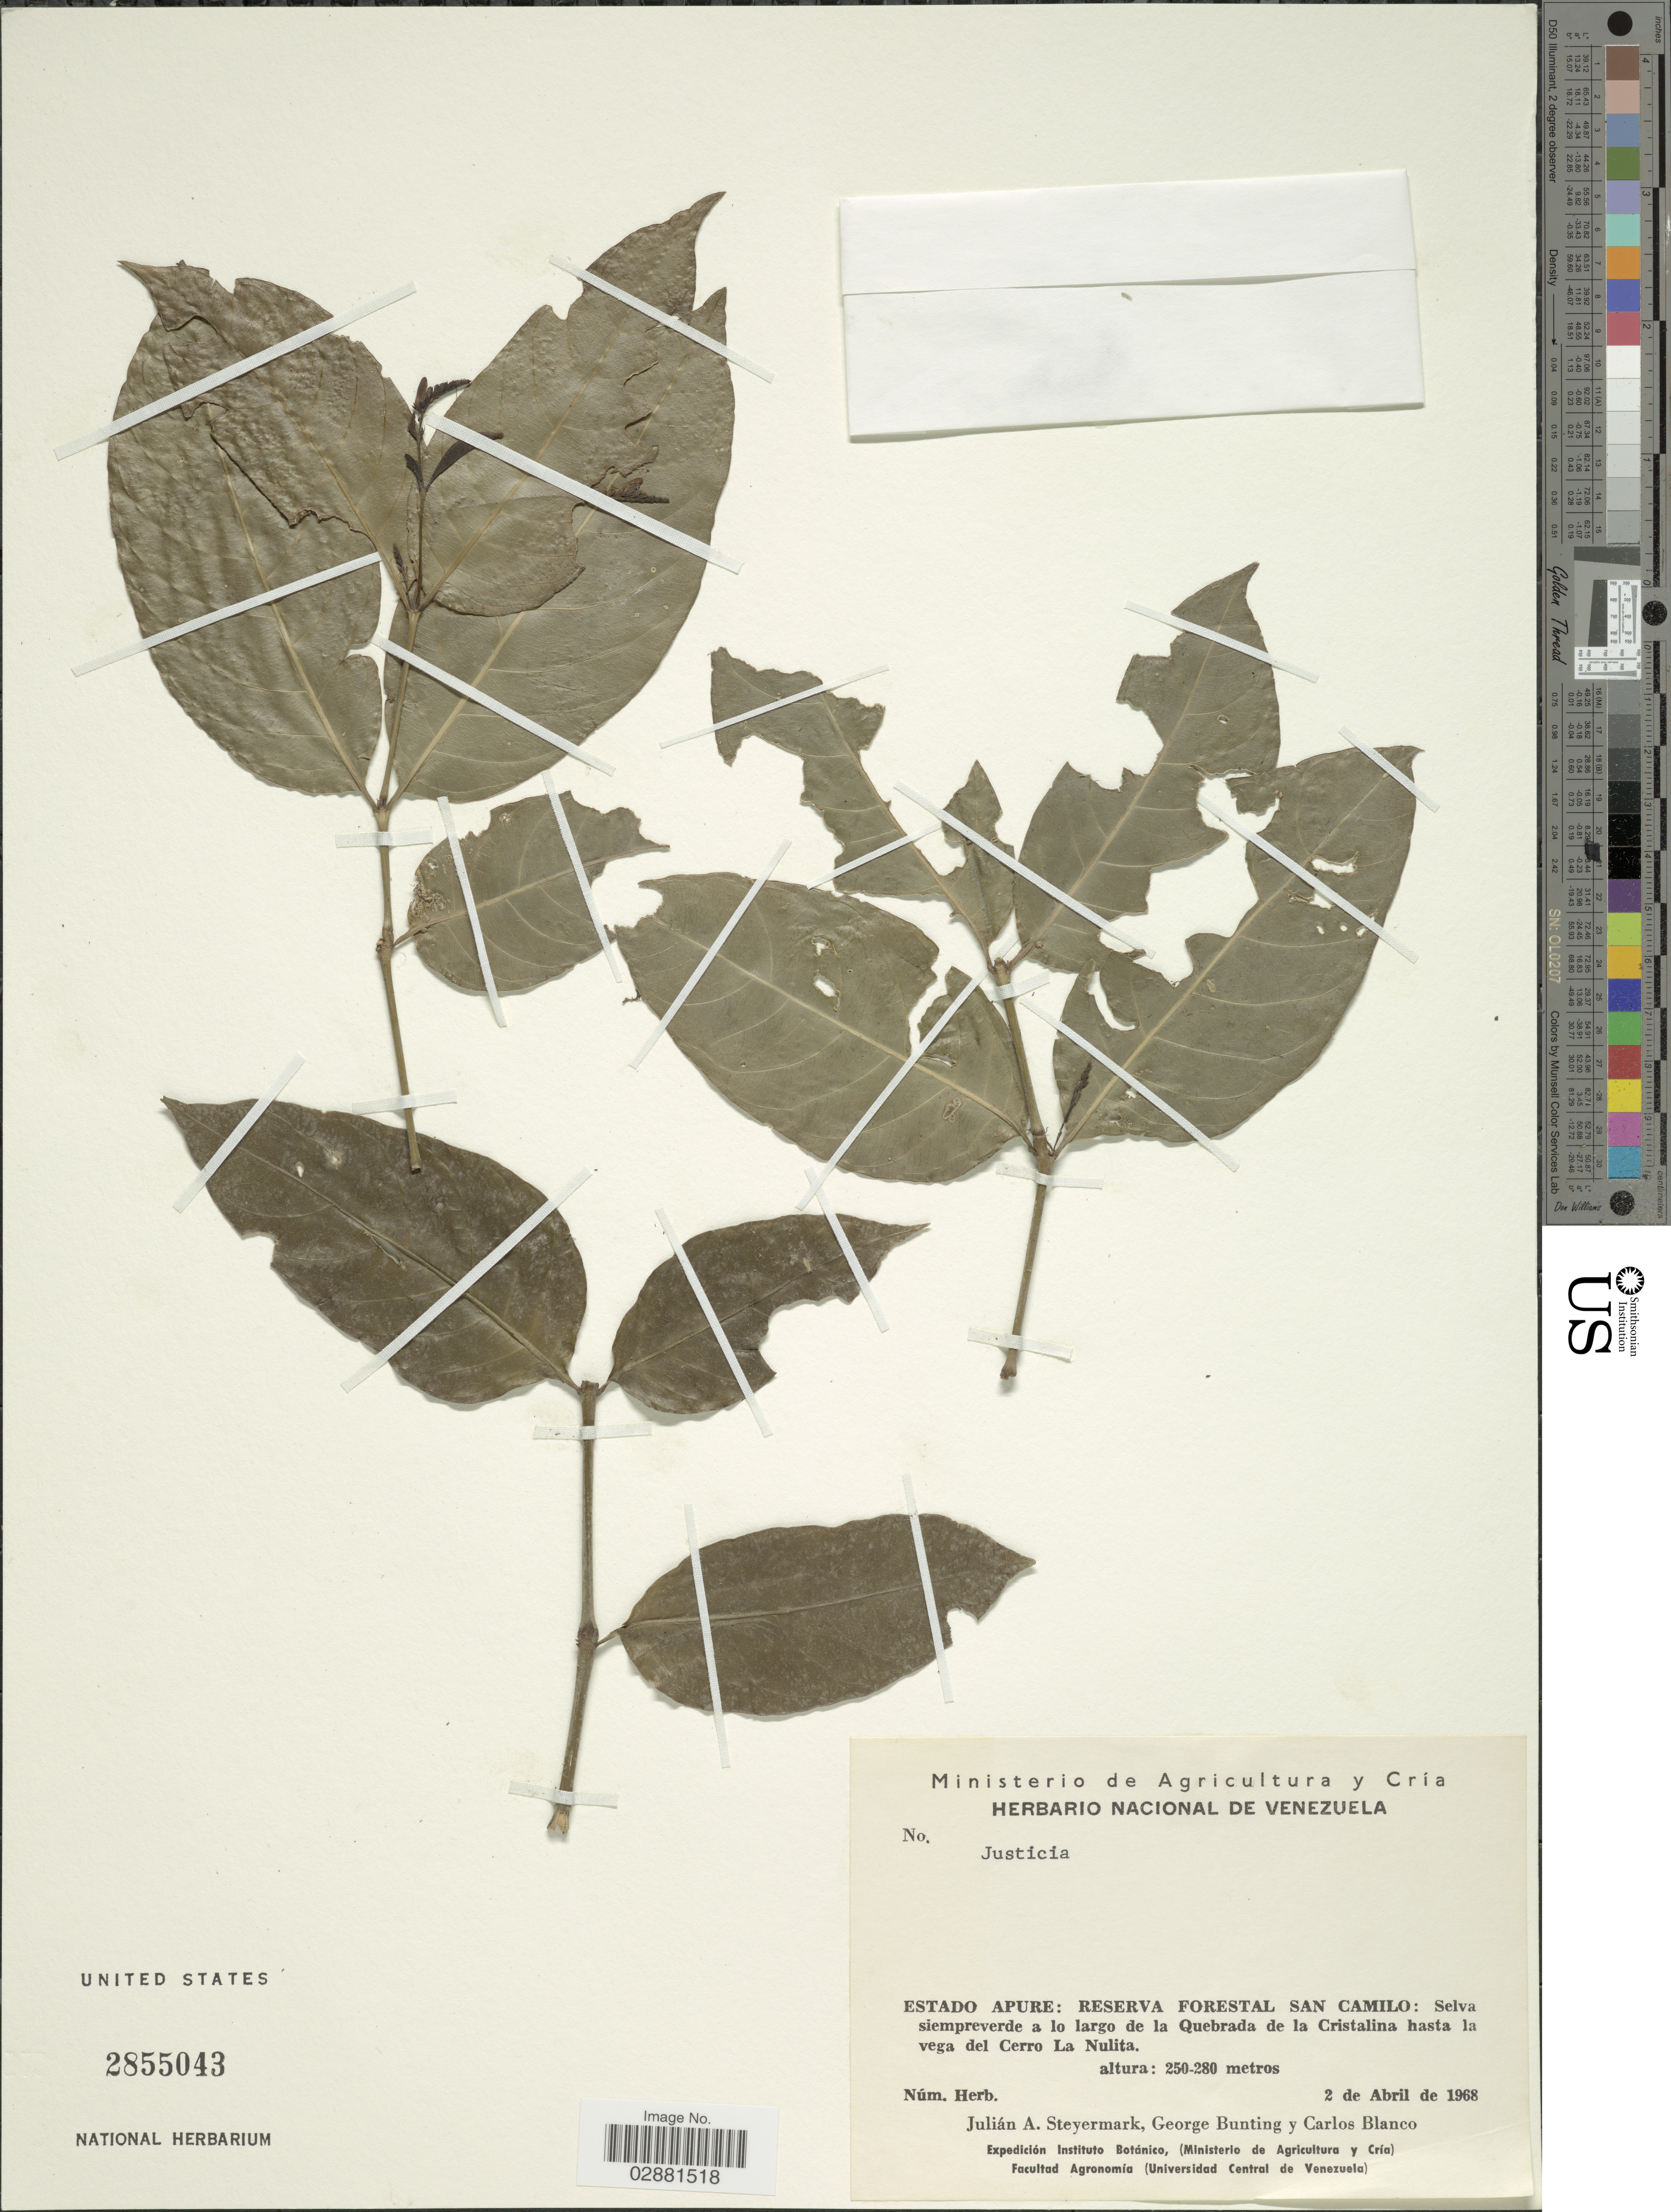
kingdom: Plantae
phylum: Tracheophyta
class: Magnoliopsida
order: Lamiales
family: Acanthaceae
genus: Justicia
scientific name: Justicia sp.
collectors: J. Steyermark, G. S. Bunting & C. Blanco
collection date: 1968-04-02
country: Venezuela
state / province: Apure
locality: Reserva Forestal San Camilo: Selva siempreverde a lo largo de la Quebrada de la Cristalina hasta la vega del Cerro La Nulita.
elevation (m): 250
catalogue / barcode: US 2855043